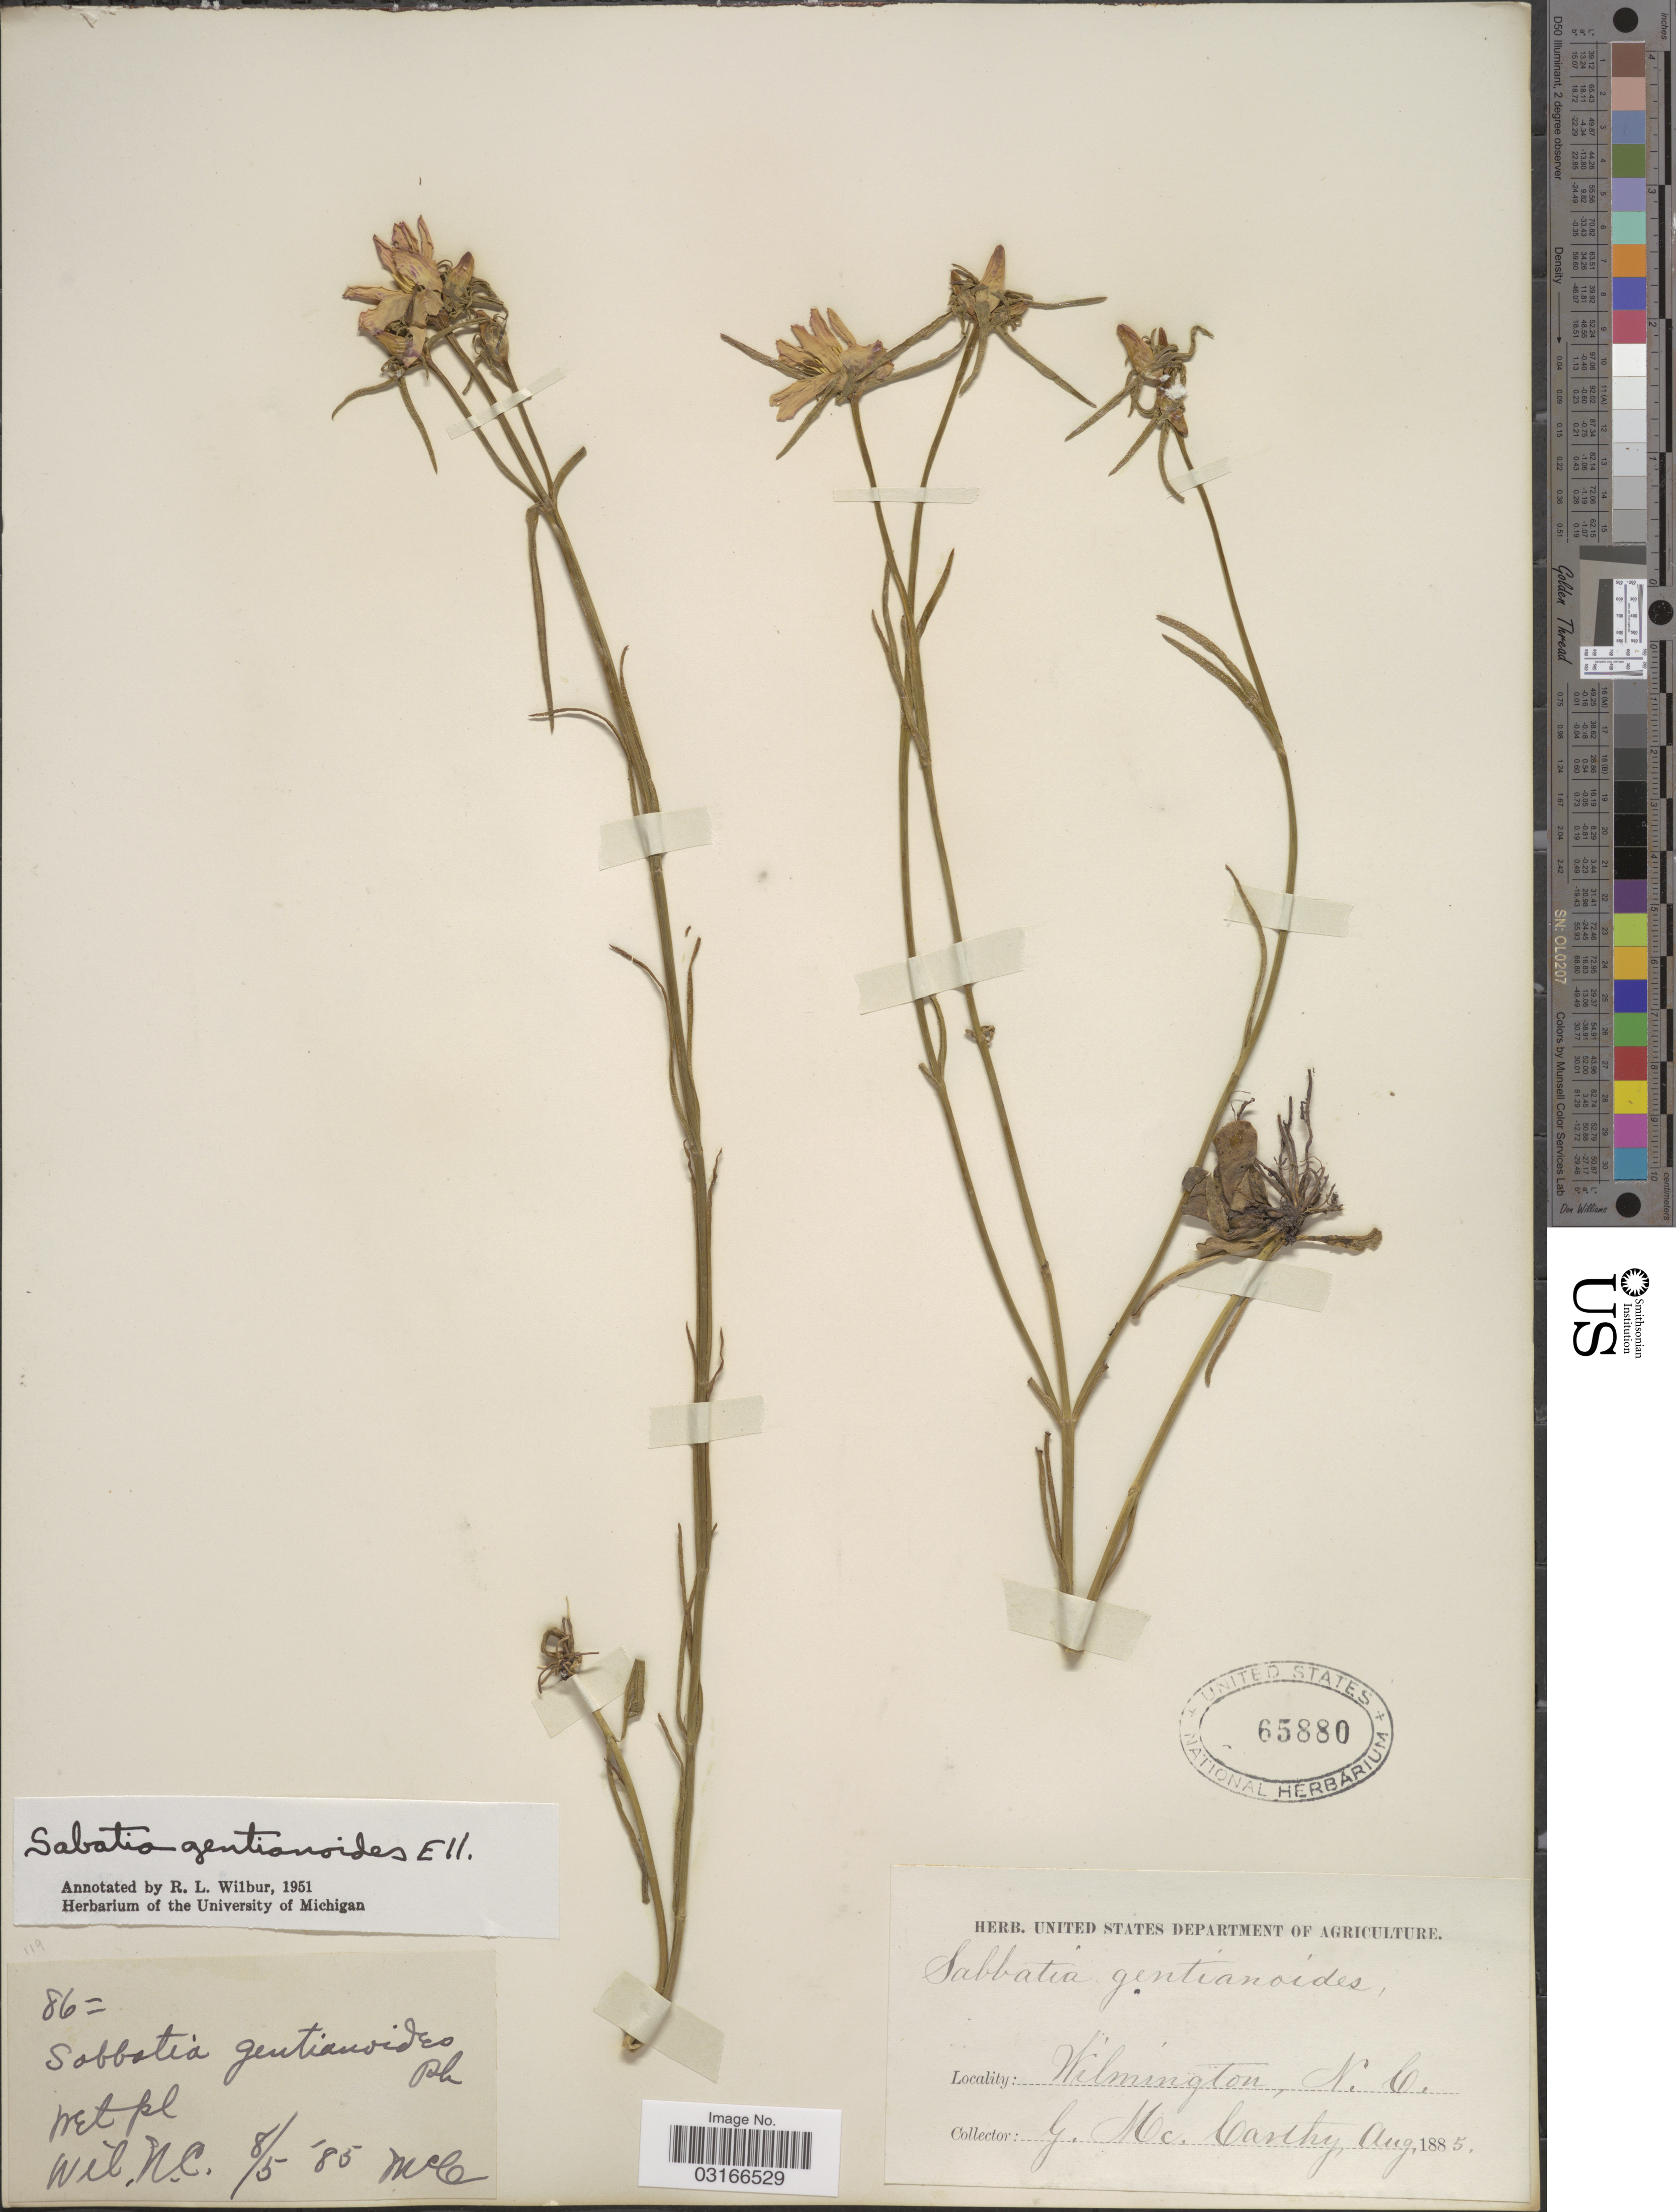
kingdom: Plantae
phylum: Tracheophyta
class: Magnoliopsida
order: Gentianales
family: Gentianaceae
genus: Sabatia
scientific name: Sabatia gentianoides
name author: Elliott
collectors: G. McCarthy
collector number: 86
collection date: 1885-08-05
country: United States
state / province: North Carolina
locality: Wilmington, N.C.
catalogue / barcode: US 65880